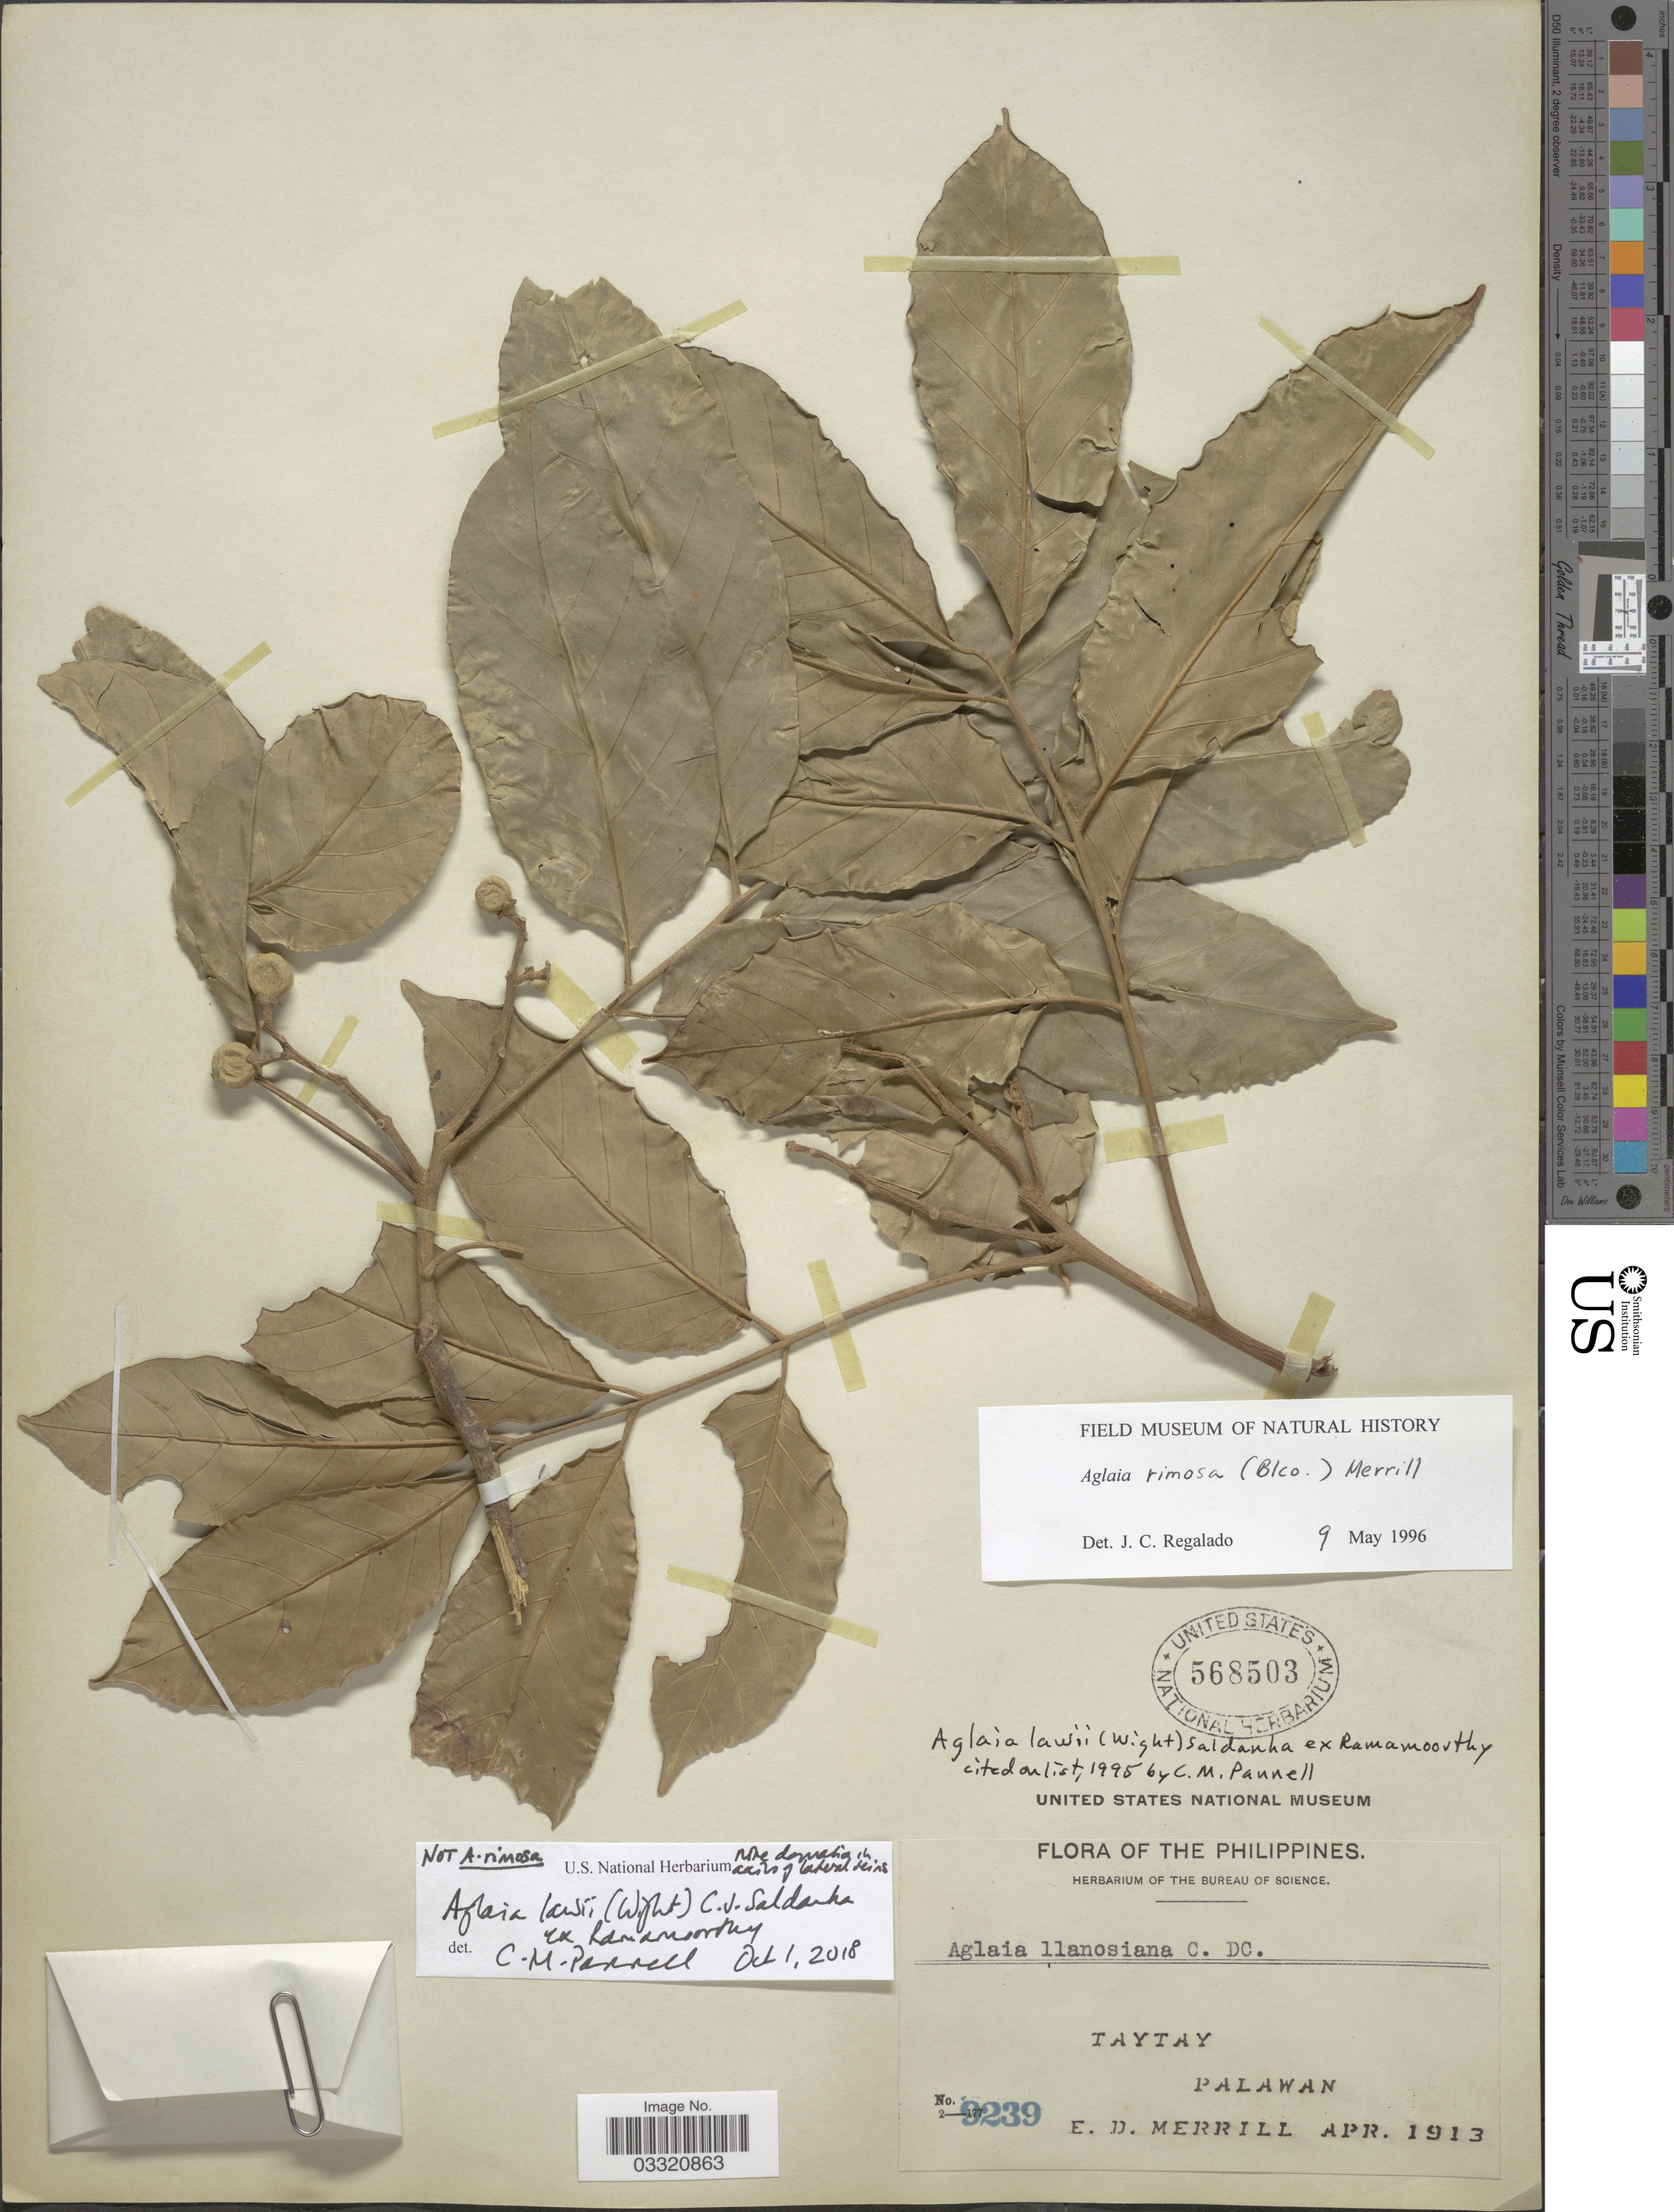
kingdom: Plantae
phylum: Tracheophyta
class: Magnoliopsida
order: Sapindales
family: Meliaceae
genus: Aglaia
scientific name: Aglaia lawii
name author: (Wight) C.J. Saldanha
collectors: E. D. Merrill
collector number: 9239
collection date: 1913-04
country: Philippines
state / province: Mimaropa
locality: Taytay. Palawan.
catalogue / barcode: US 568503